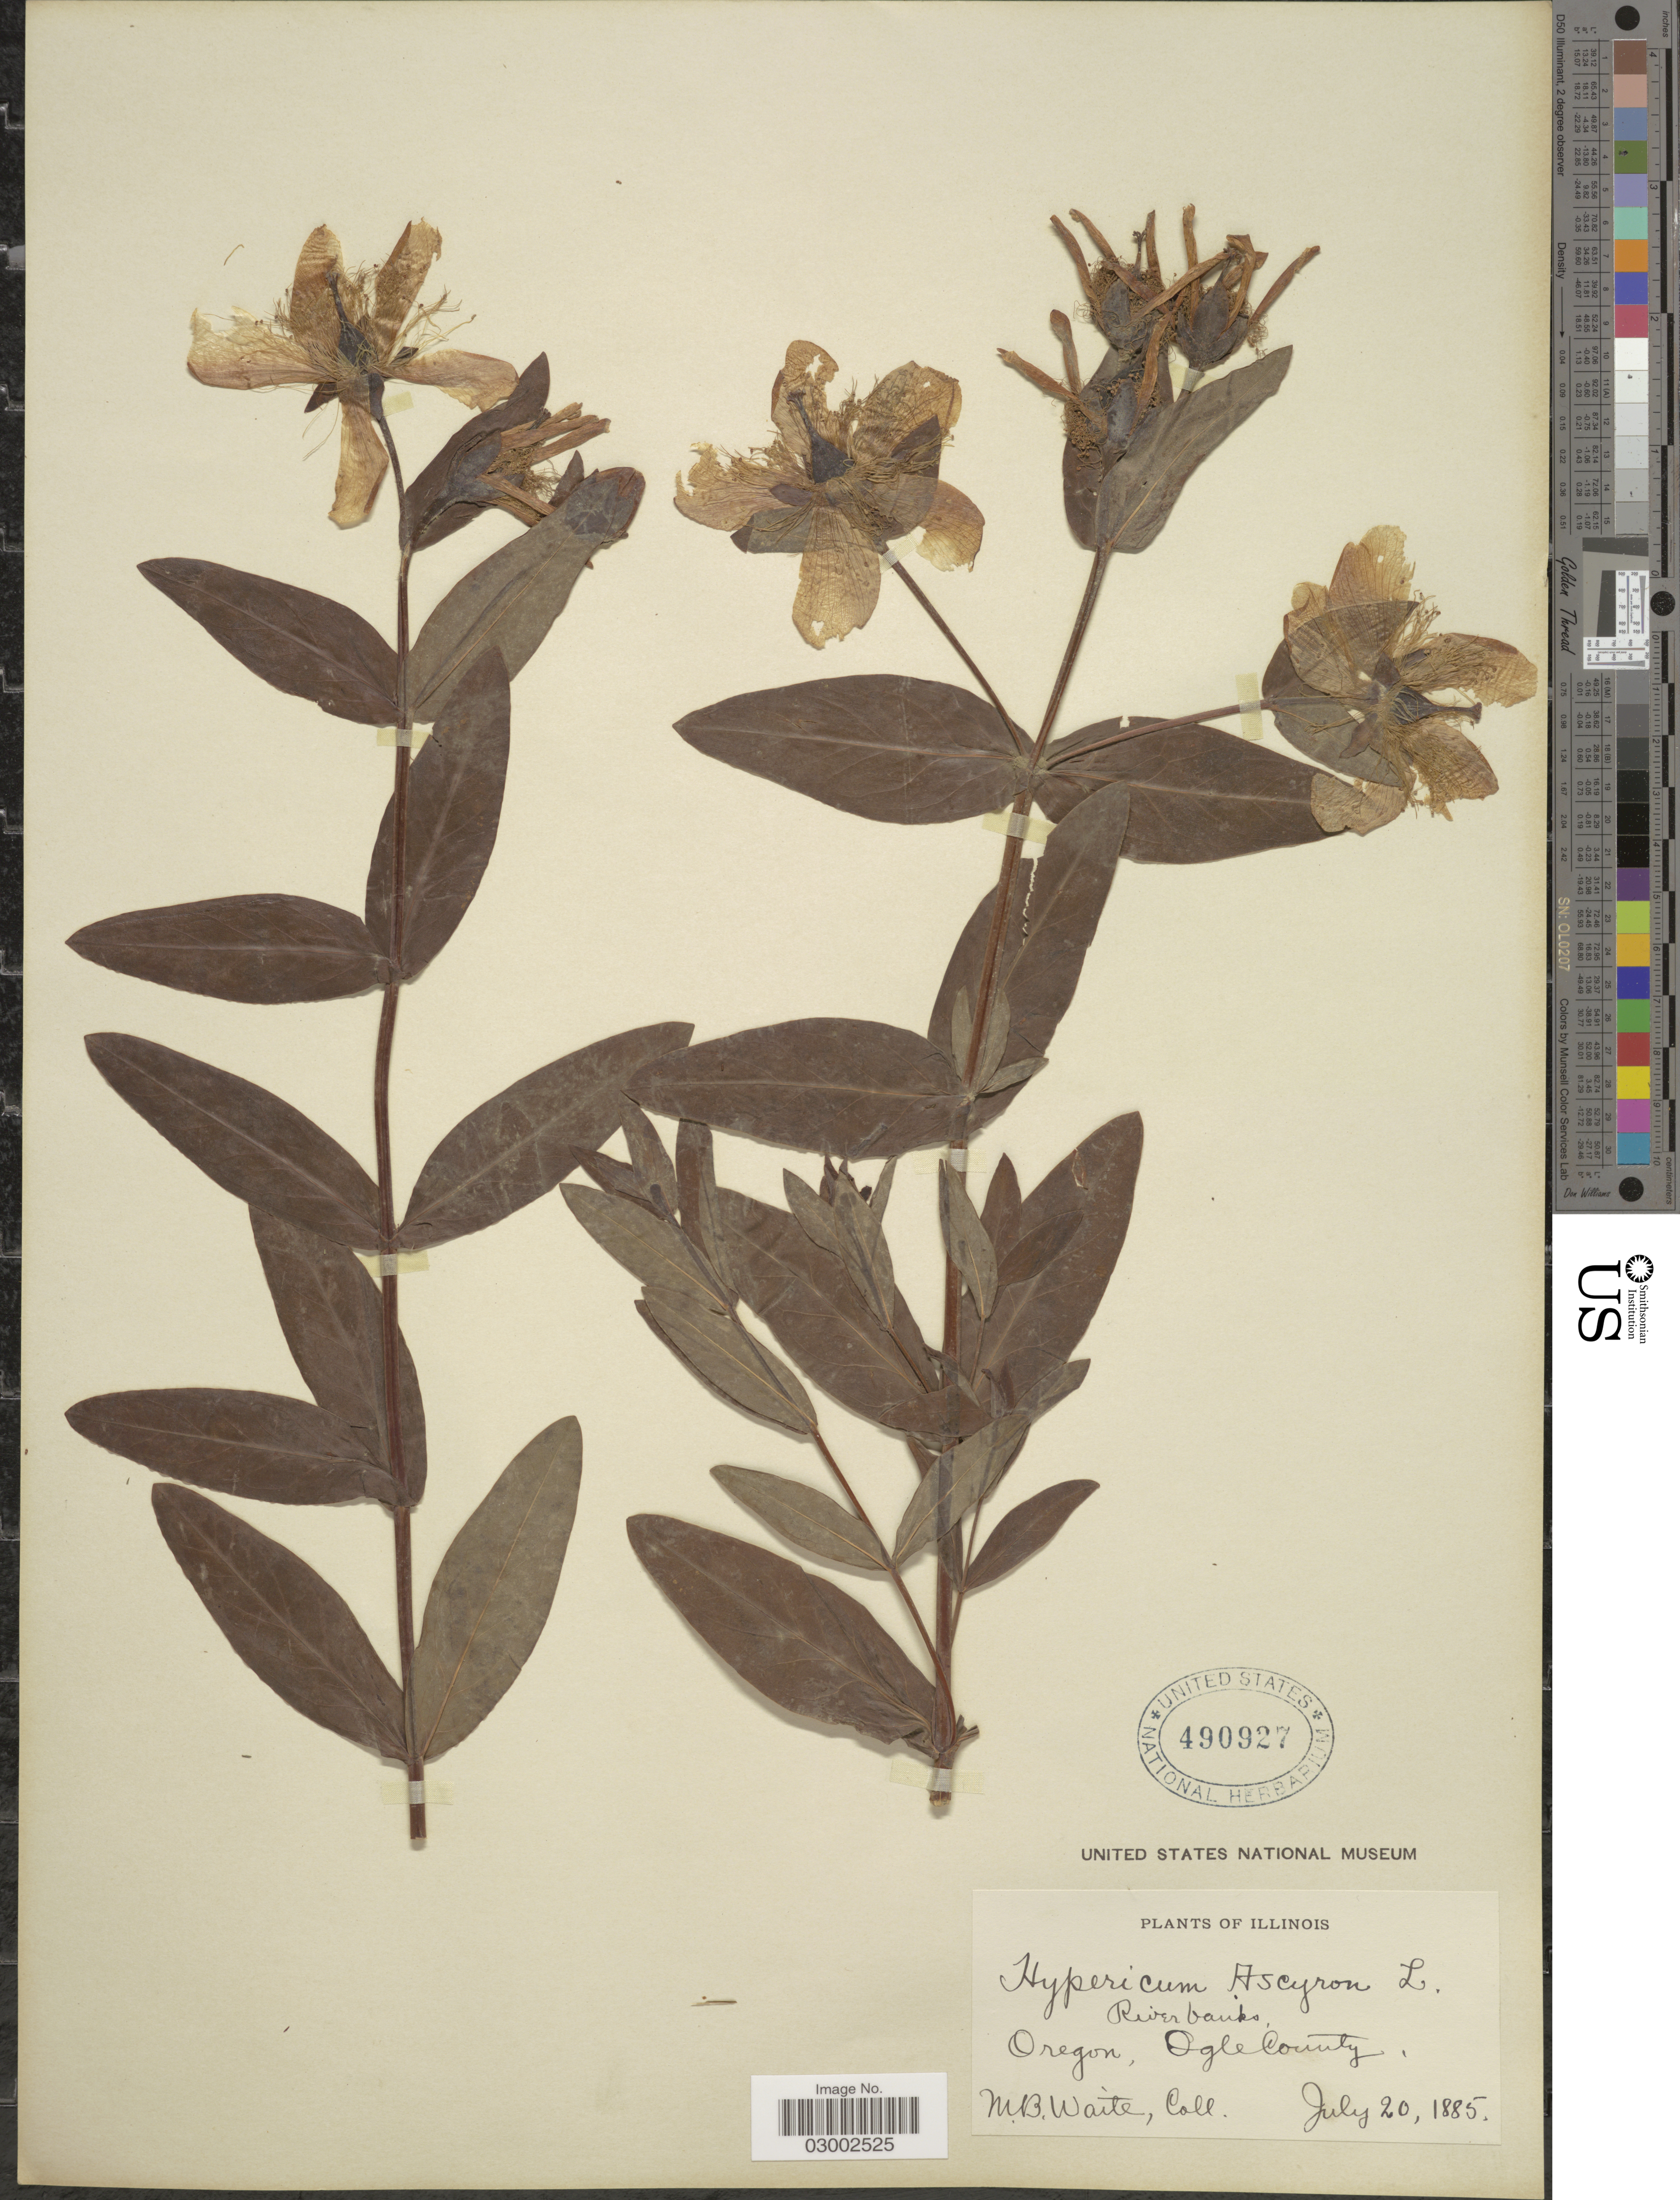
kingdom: Plantae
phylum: Tracheophyta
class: Magnoliopsida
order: Malpighiales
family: Hypericaceae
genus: Hypericum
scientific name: Hypericum ascyron subsp. pyramidatum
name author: (Aiton) N. Robson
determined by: Strong, Mark T., (BOT), Smithsonian Institution - National Museum of Natural History (UNITED STATES)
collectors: M. B. Waite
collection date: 1885-07-20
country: United States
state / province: Illinois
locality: Oregon, Ogle County.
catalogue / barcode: US 490927